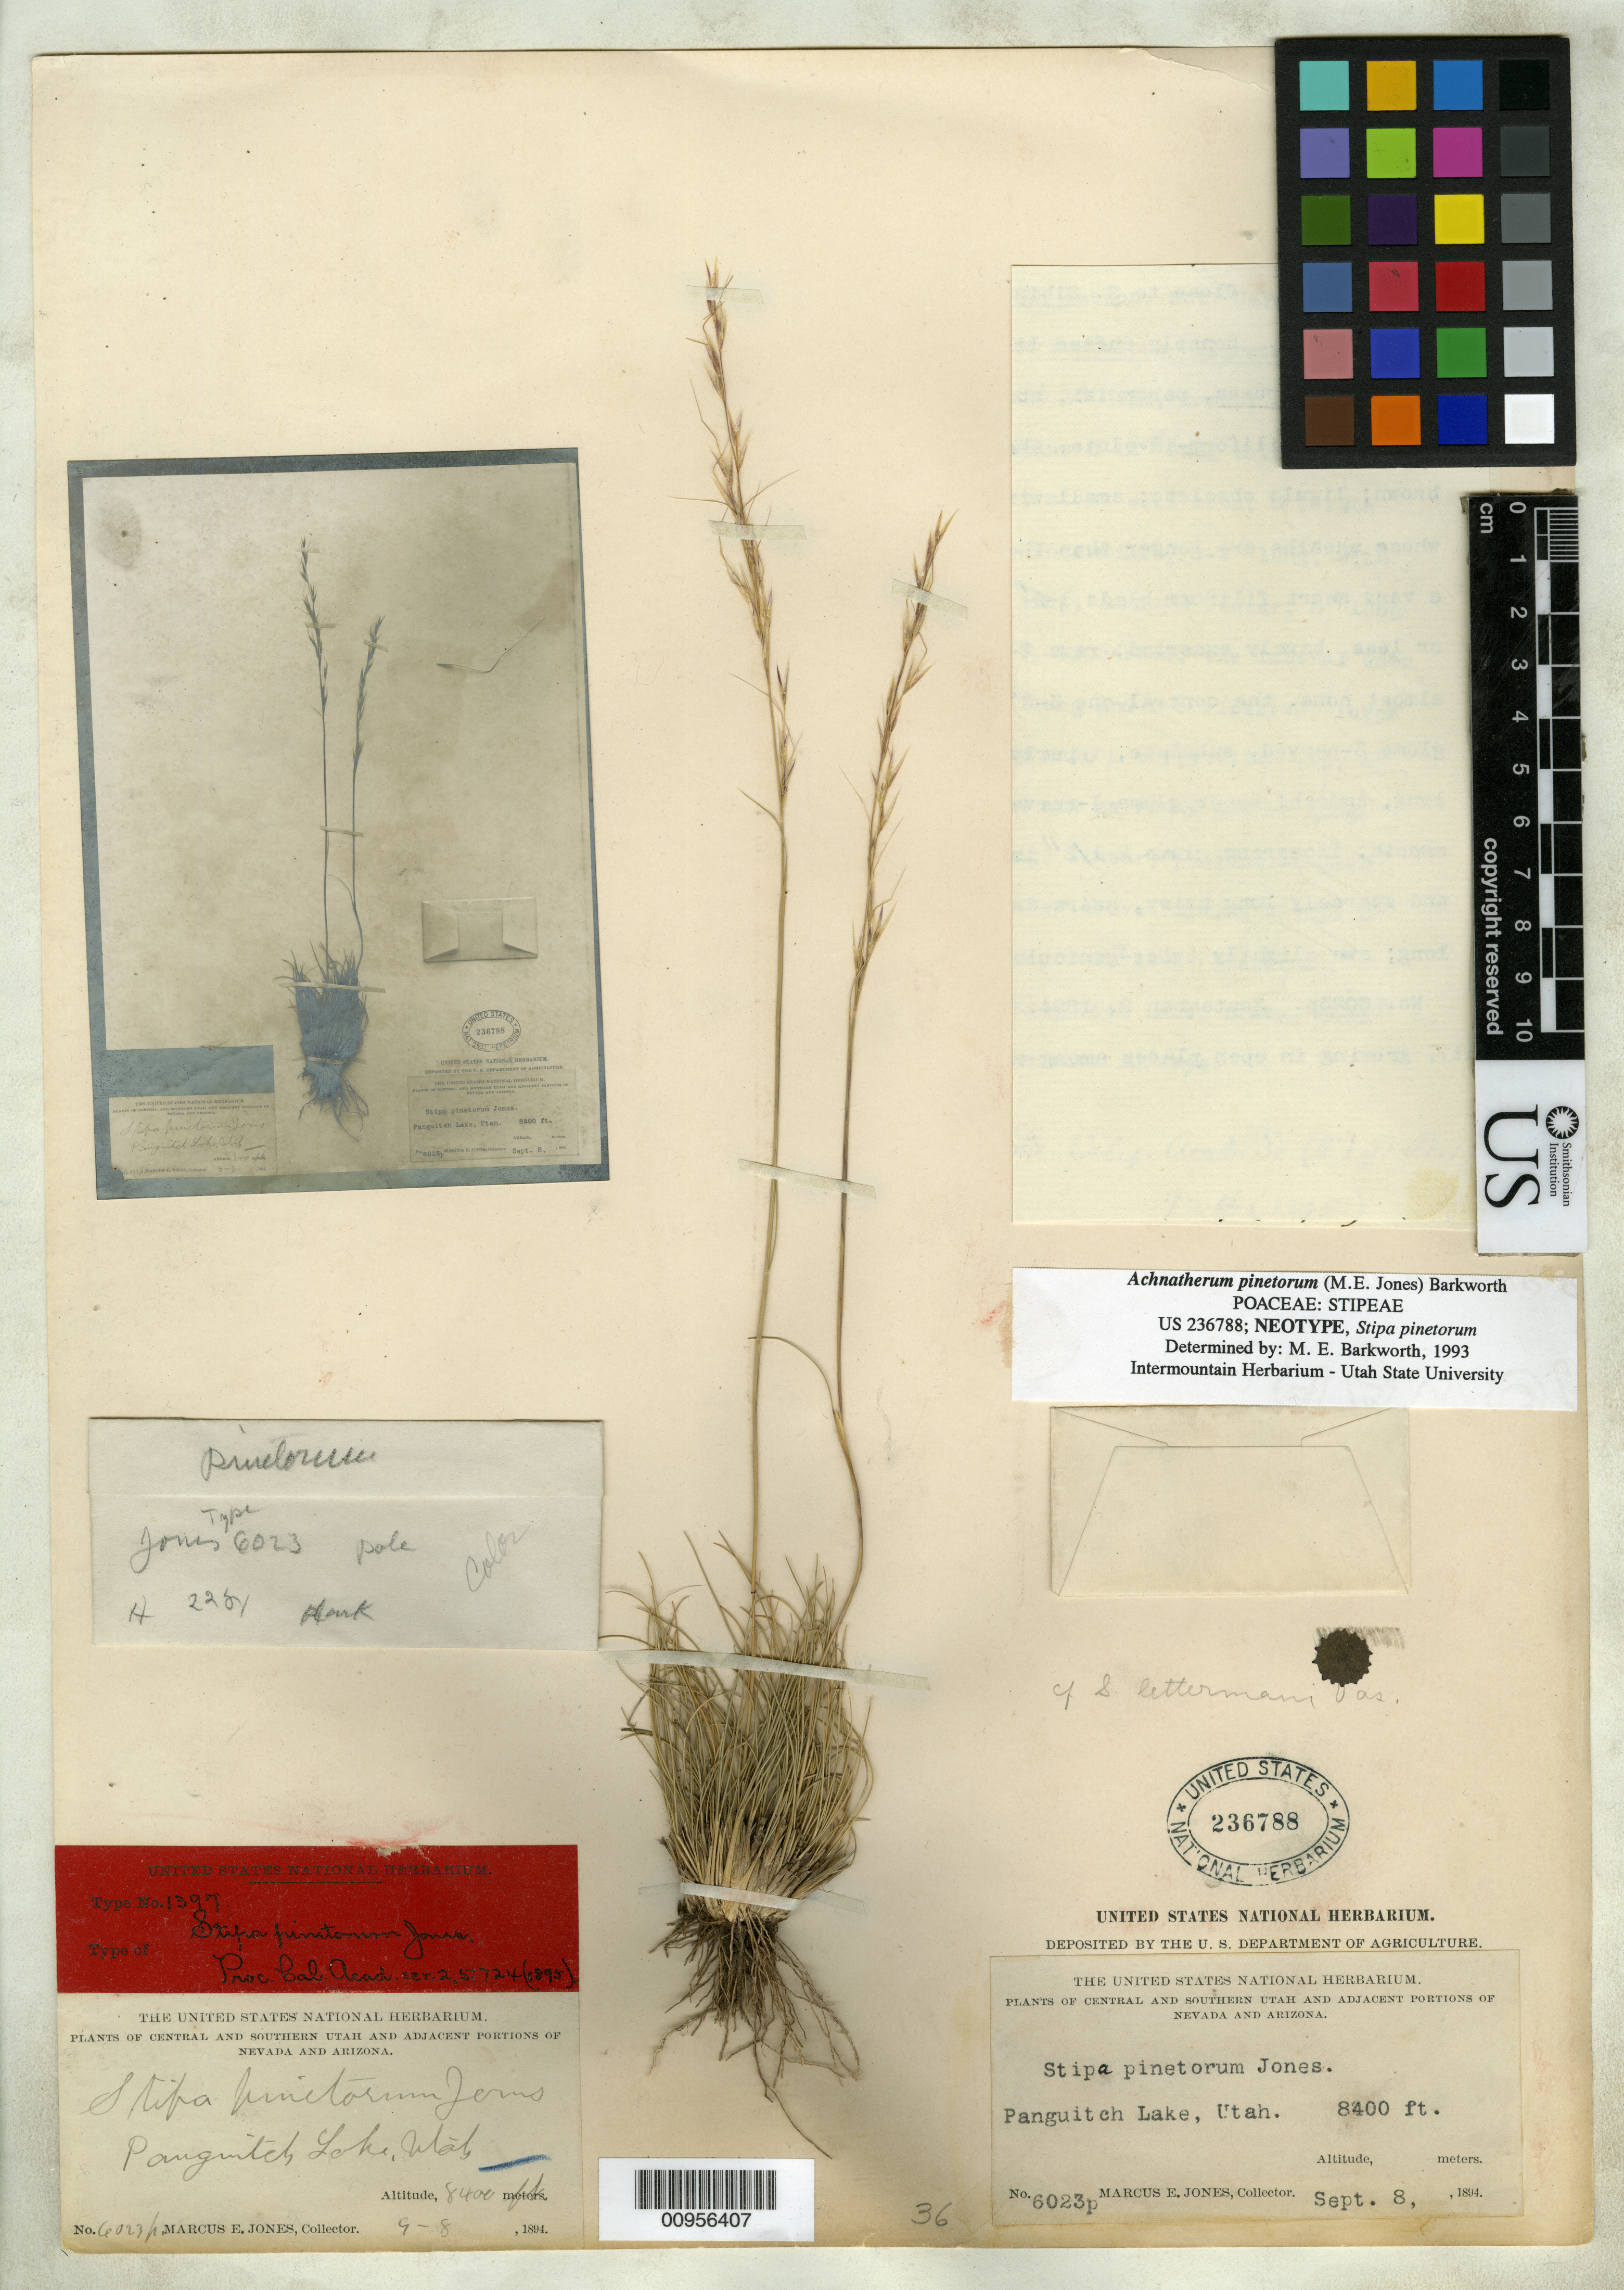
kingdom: Plantae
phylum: Tracheophyta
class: Liliopsida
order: Poales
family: Poaceae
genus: Stipa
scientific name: Stipa pinetorum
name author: M.E. Jones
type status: Neotype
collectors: M. E. Jones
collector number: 6023 P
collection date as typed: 08 Sep 1894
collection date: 1894-09-08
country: United States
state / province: Utah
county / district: Garfield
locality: Panguitch Lake.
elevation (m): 2560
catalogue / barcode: US 236788